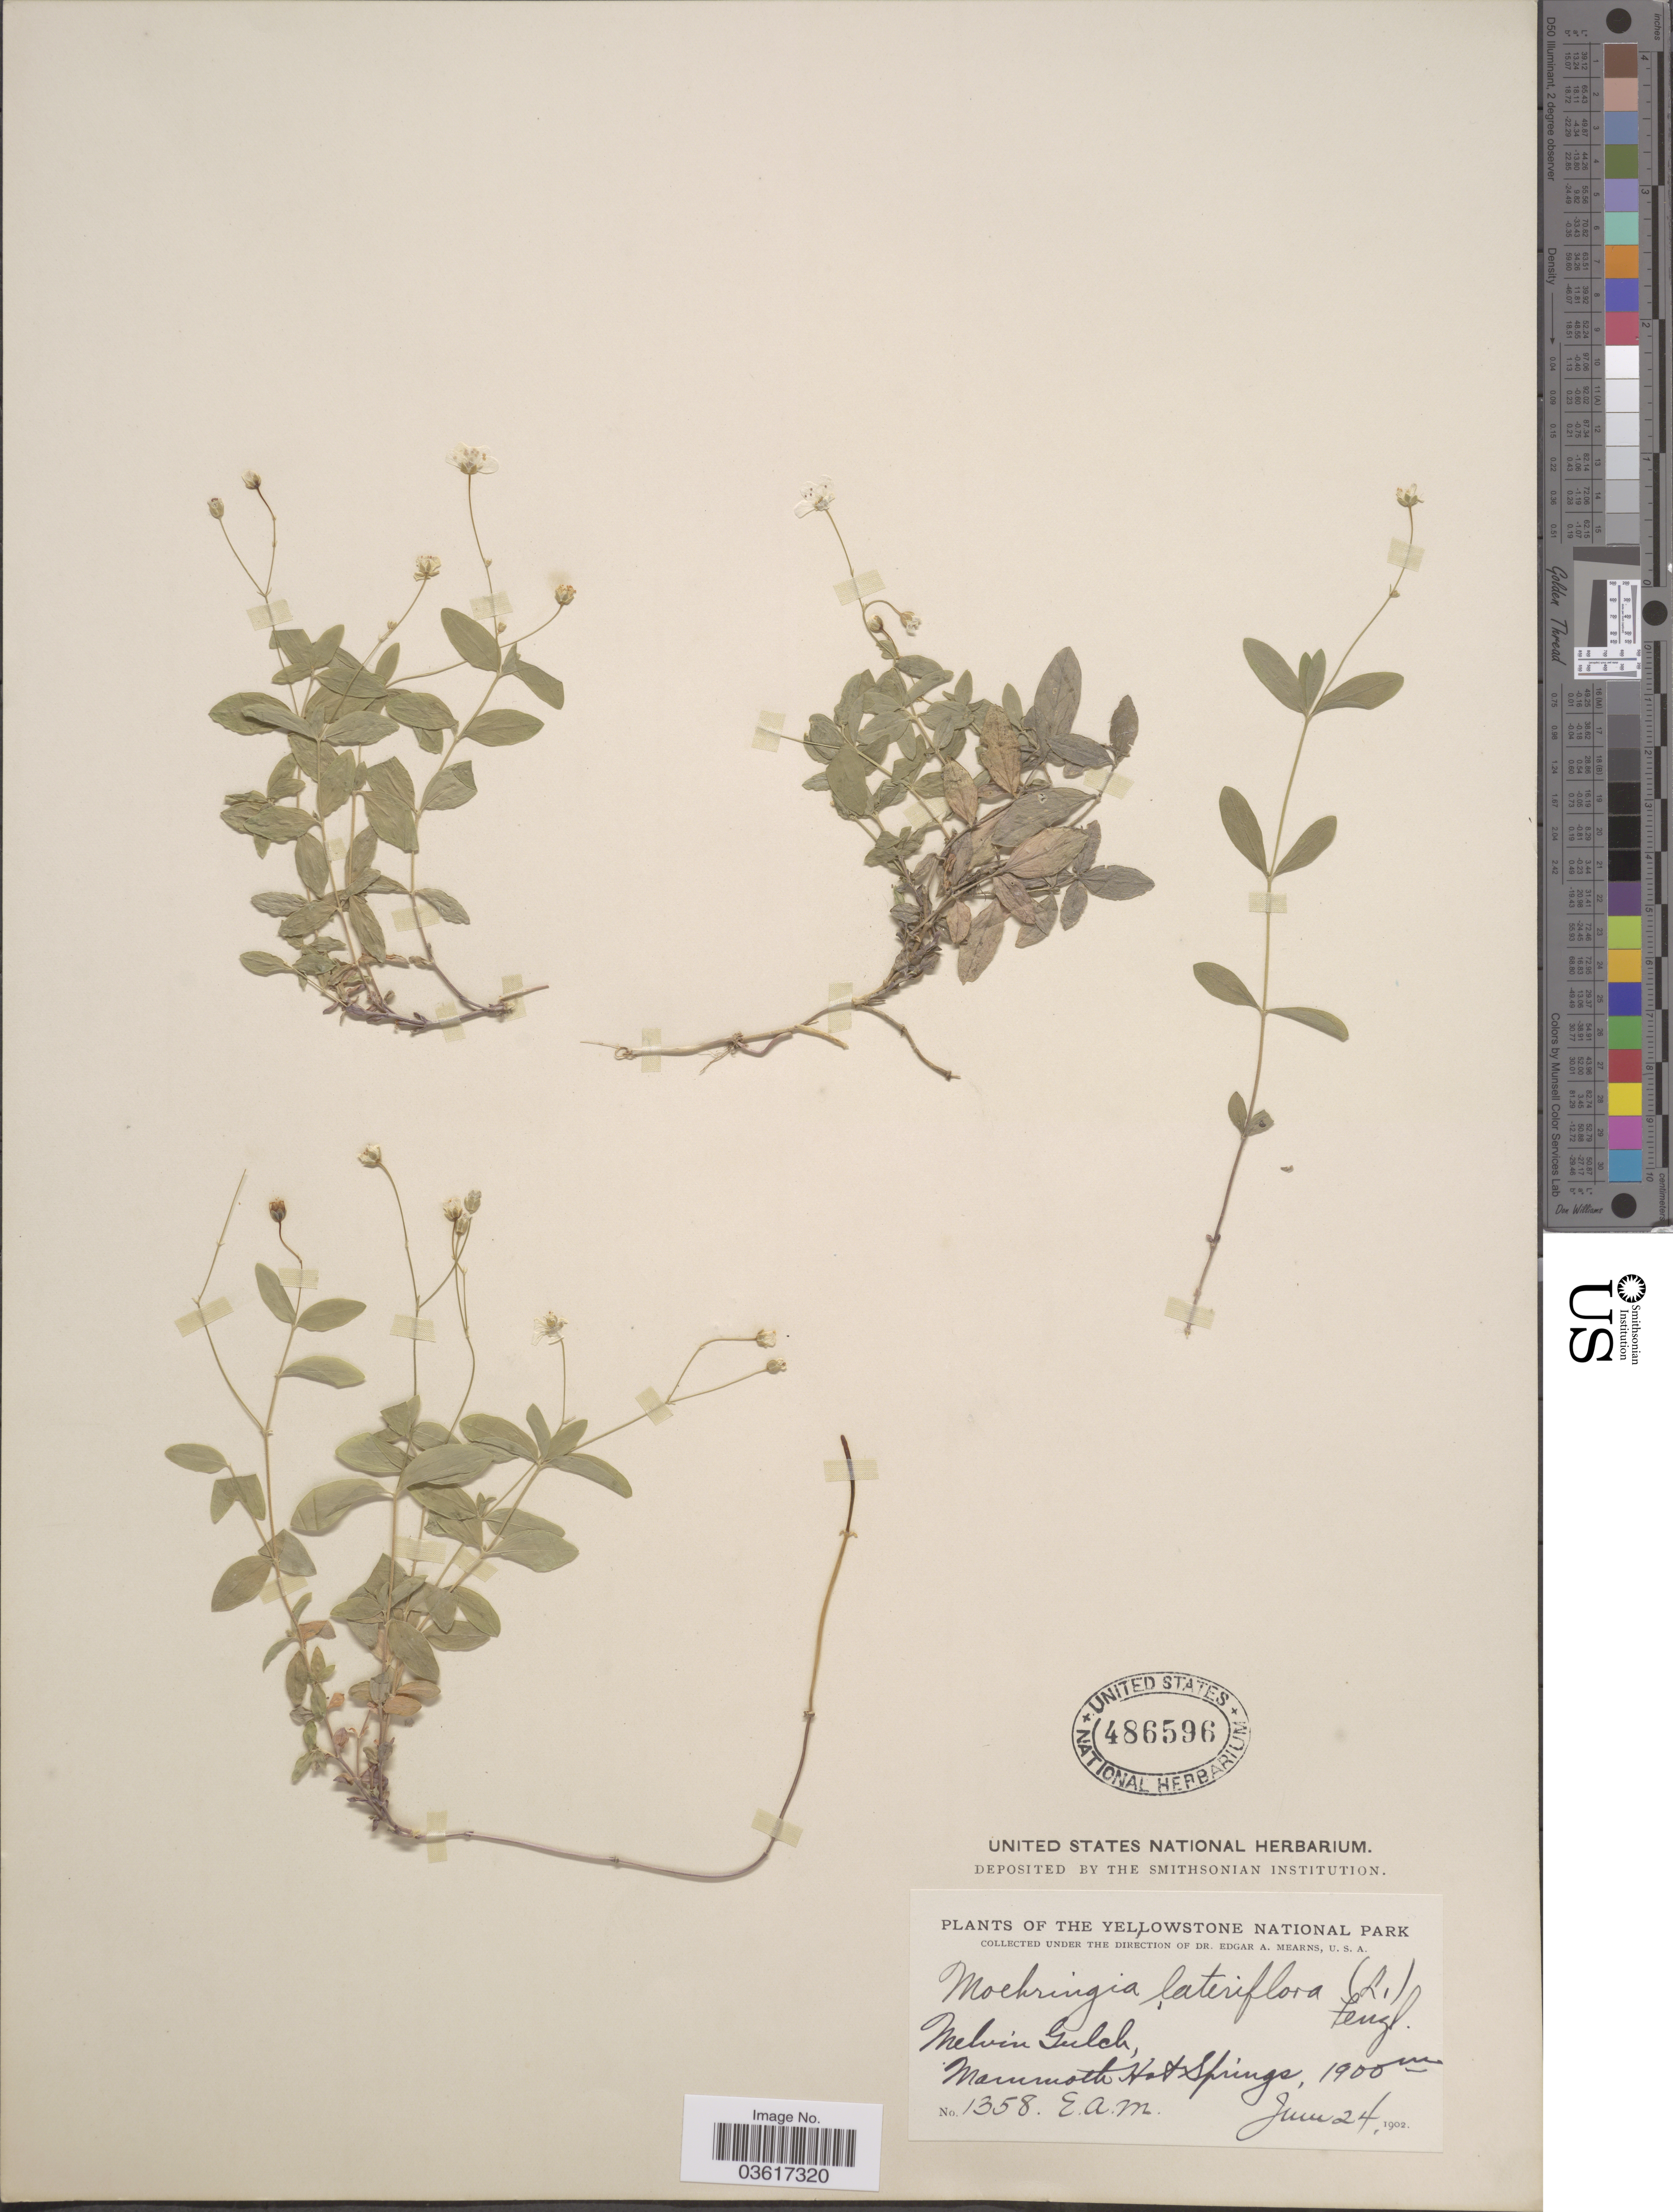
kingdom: Plantae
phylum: Tracheophyta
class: Magnoliopsida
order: Caryophyllales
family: Caryophyllaceae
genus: Moehringia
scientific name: Moehringia lateriflora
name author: (L.) Fenzl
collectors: E. A. Mearns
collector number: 1358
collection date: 1902-06-24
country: United States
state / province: Wyoming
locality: The Yellowstone National Park. Melvin Gulch, Mammoth Hot Springs.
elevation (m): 1900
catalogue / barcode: US 486596